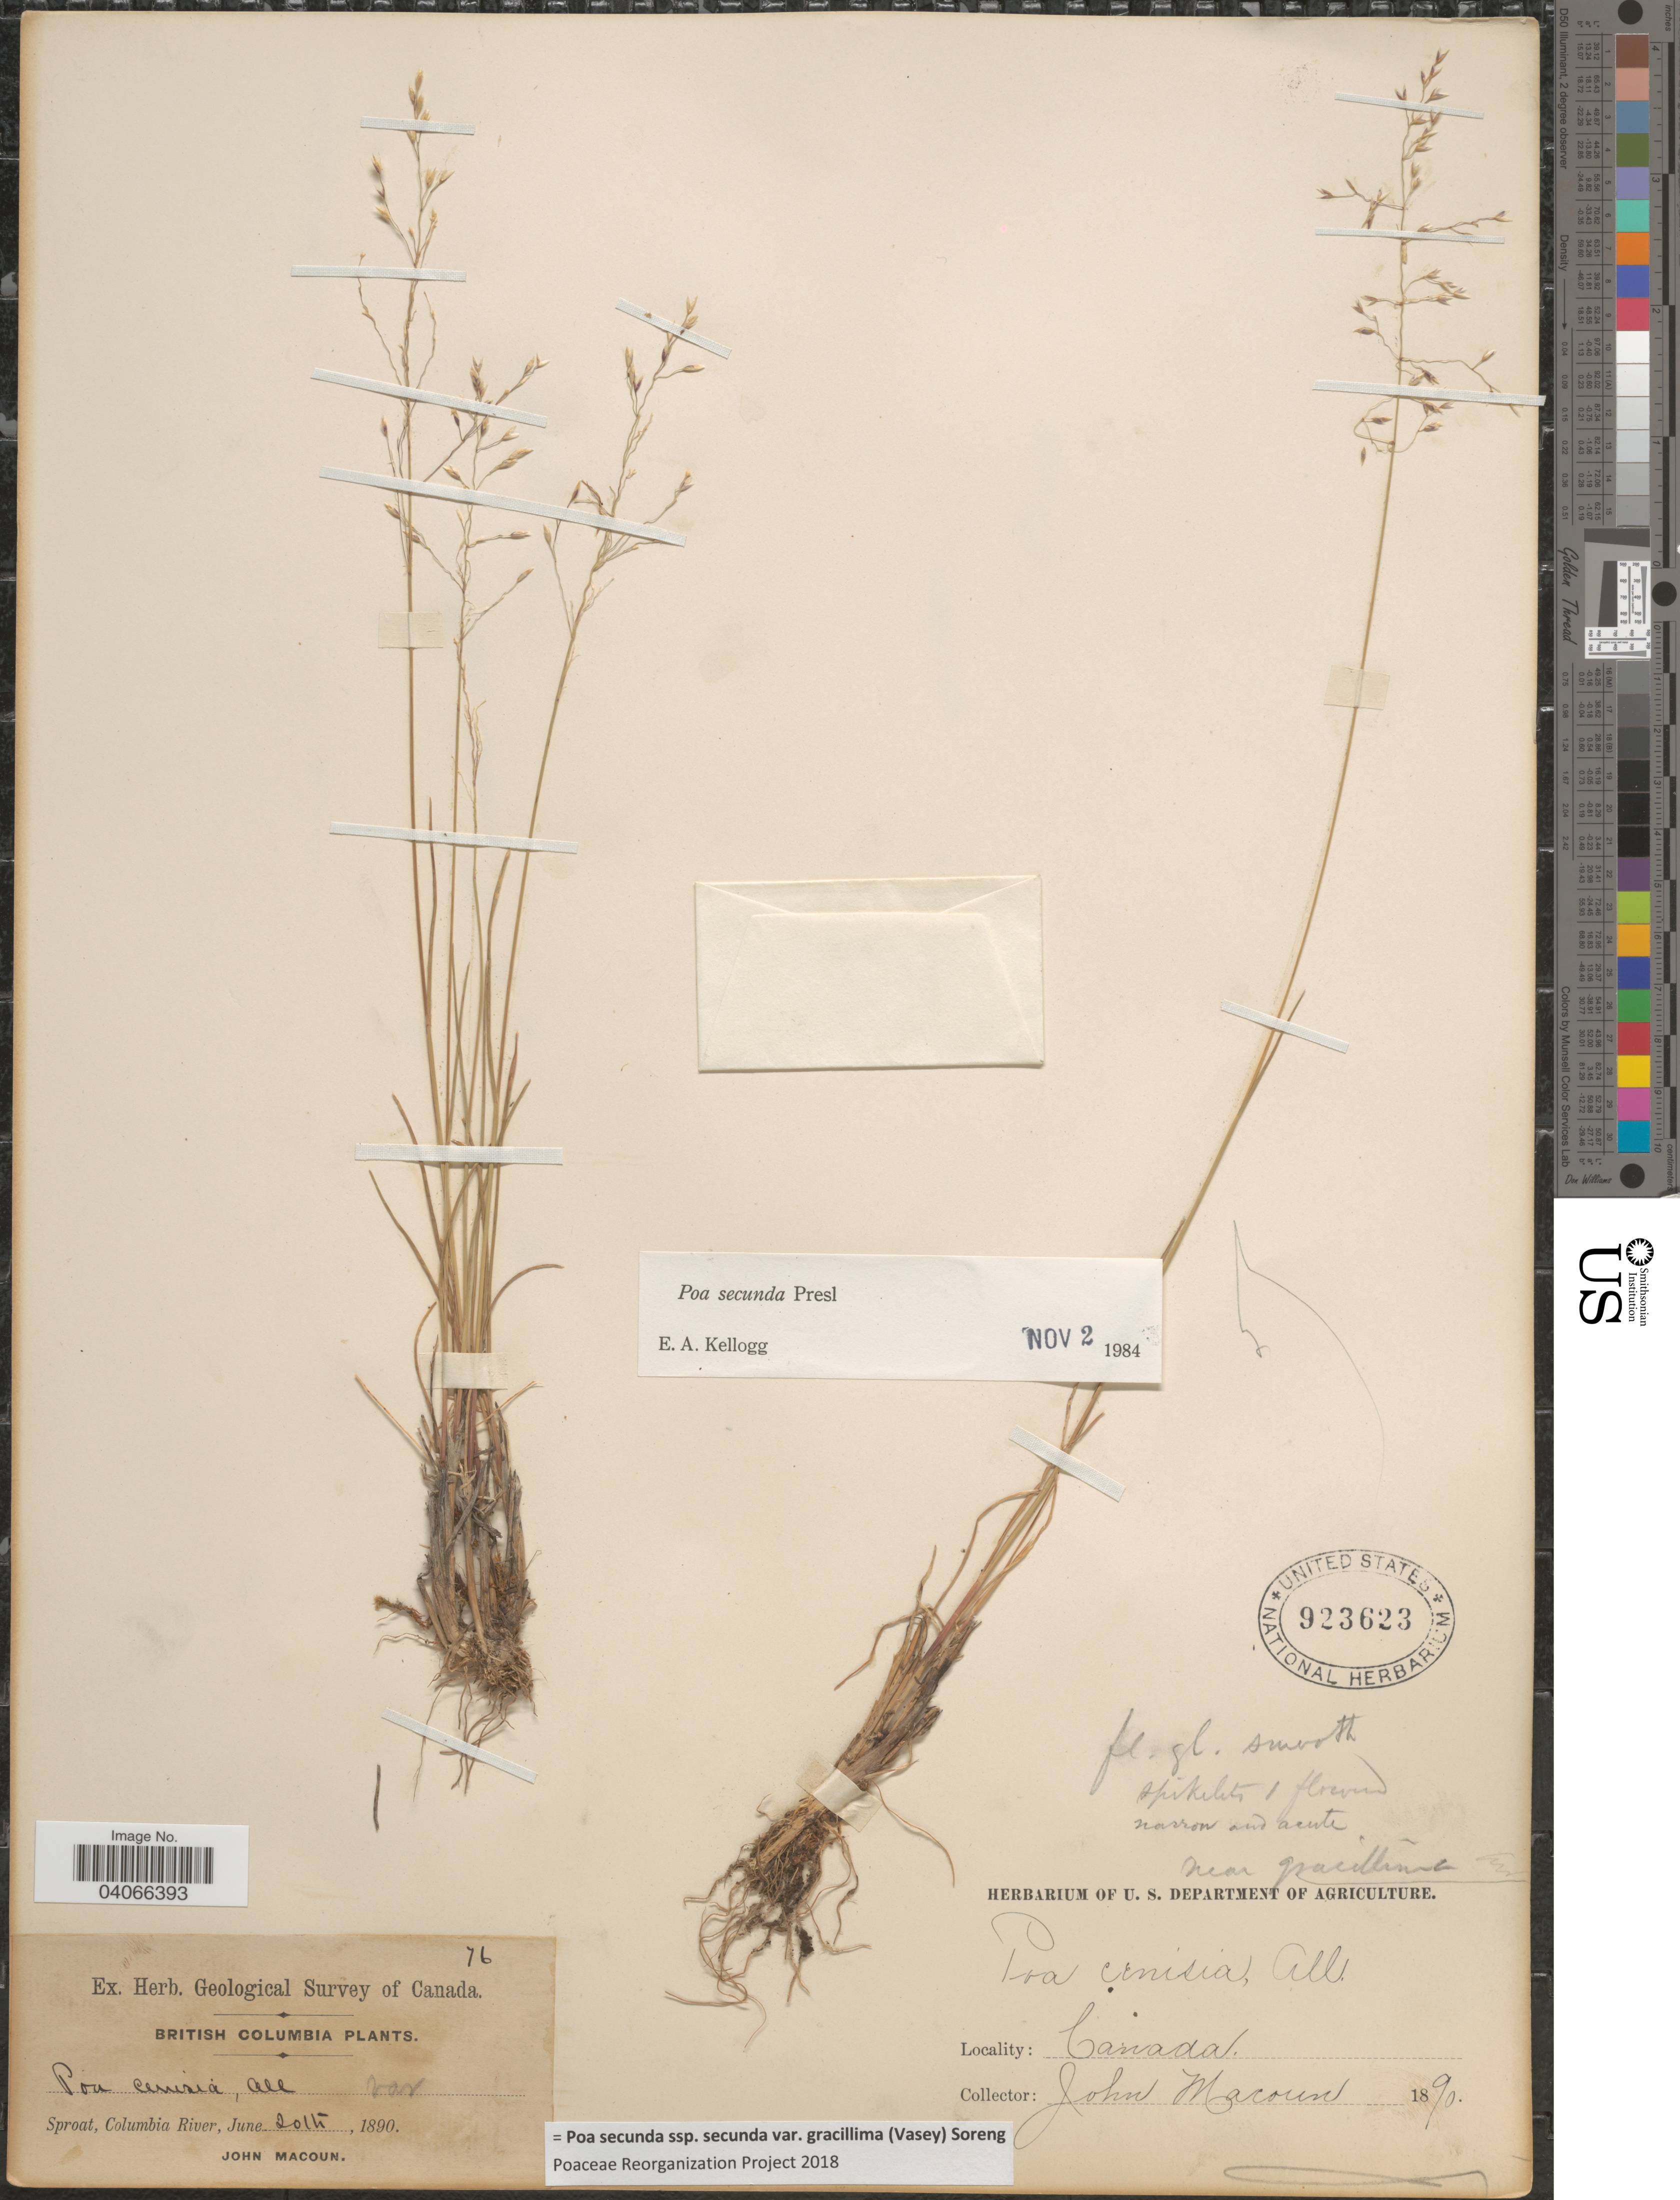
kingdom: Plantae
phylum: Tracheophyta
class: Liliopsida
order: Poales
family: Poaceae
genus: Poa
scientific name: Poa secunda subsp. secunda var. gracillima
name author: (Vasey) Soreng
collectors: J. Macoun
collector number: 76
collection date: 1890-06-20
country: Canada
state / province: British Columbia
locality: Herb. Geological Survey of Canada. Sproat, Columbia River.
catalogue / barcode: US 923623